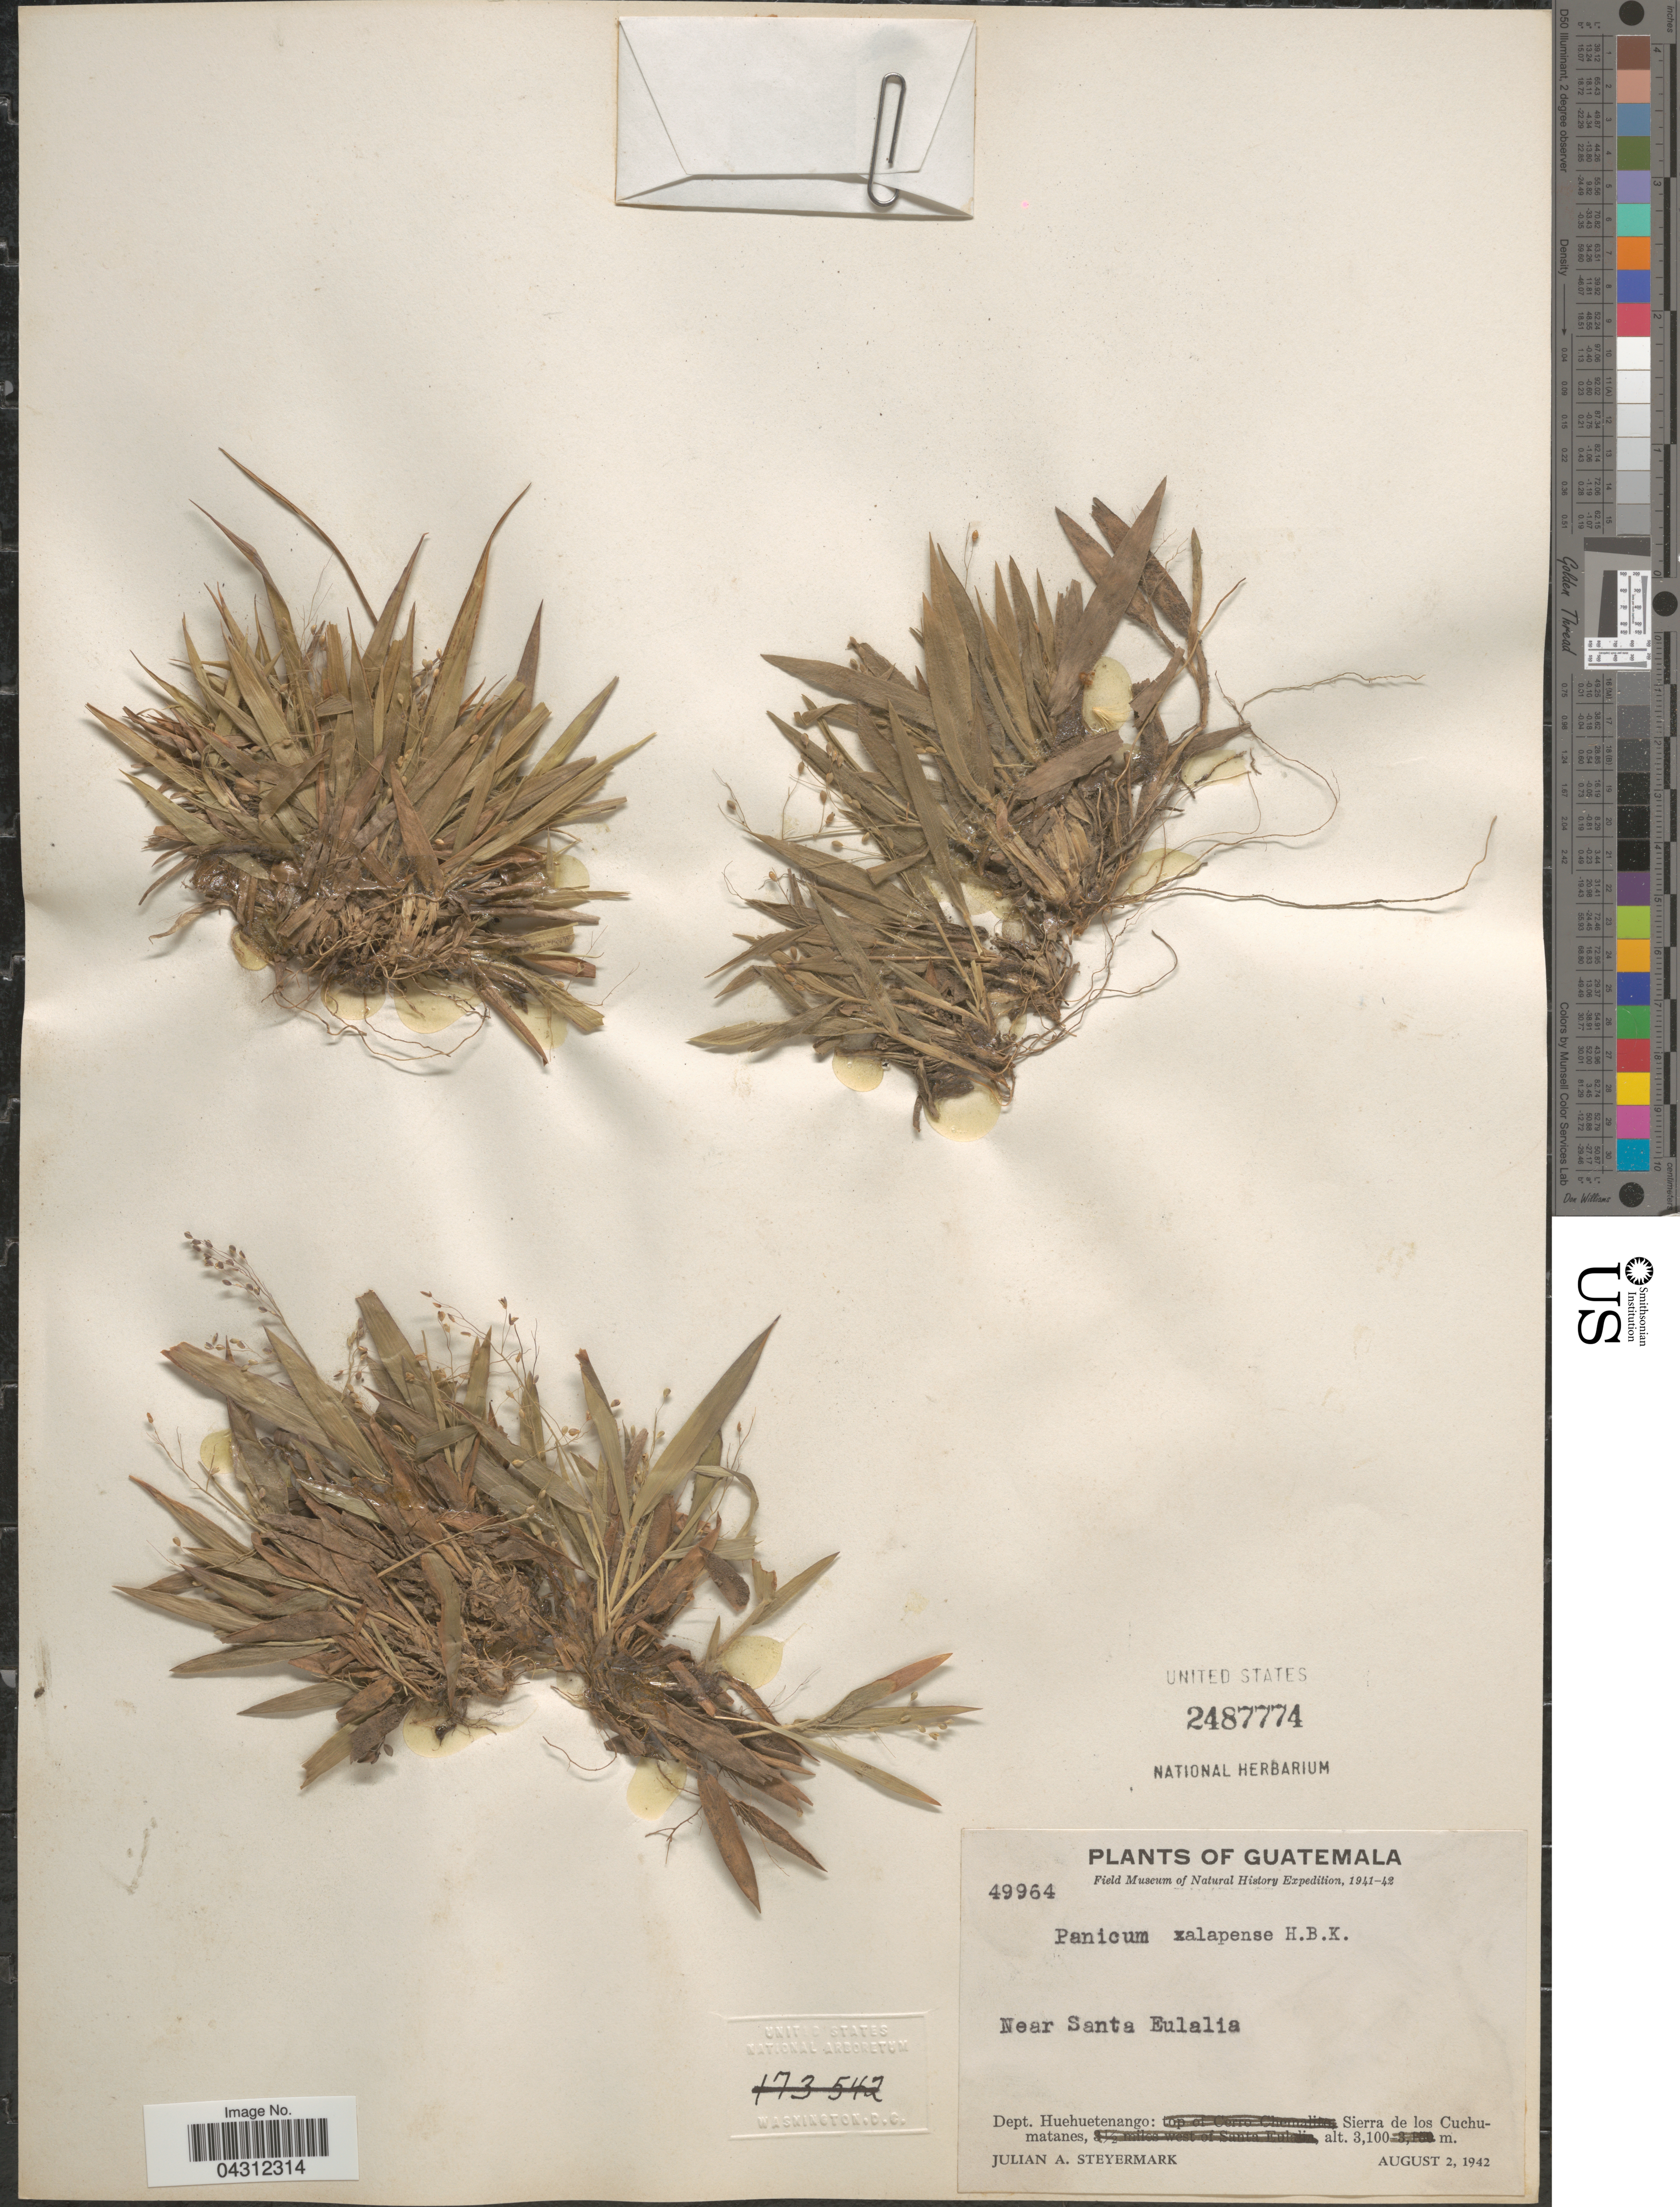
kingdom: Plantae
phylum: Tracheophyta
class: Liliopsida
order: Poales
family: Poaceae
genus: Dichanthelium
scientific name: Dichanthelium laxiflorum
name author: (Lam.) Gould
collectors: J. Steyermark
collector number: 49964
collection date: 1942-08-02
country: Guatemala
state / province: Huehuetenango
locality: Field Museum of Natural History Expedition, 1941-42. Near Santa Eulalia. Dept. Huehuetannago: Sierra de los Cuchumatanes.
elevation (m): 3100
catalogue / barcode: US 2487774